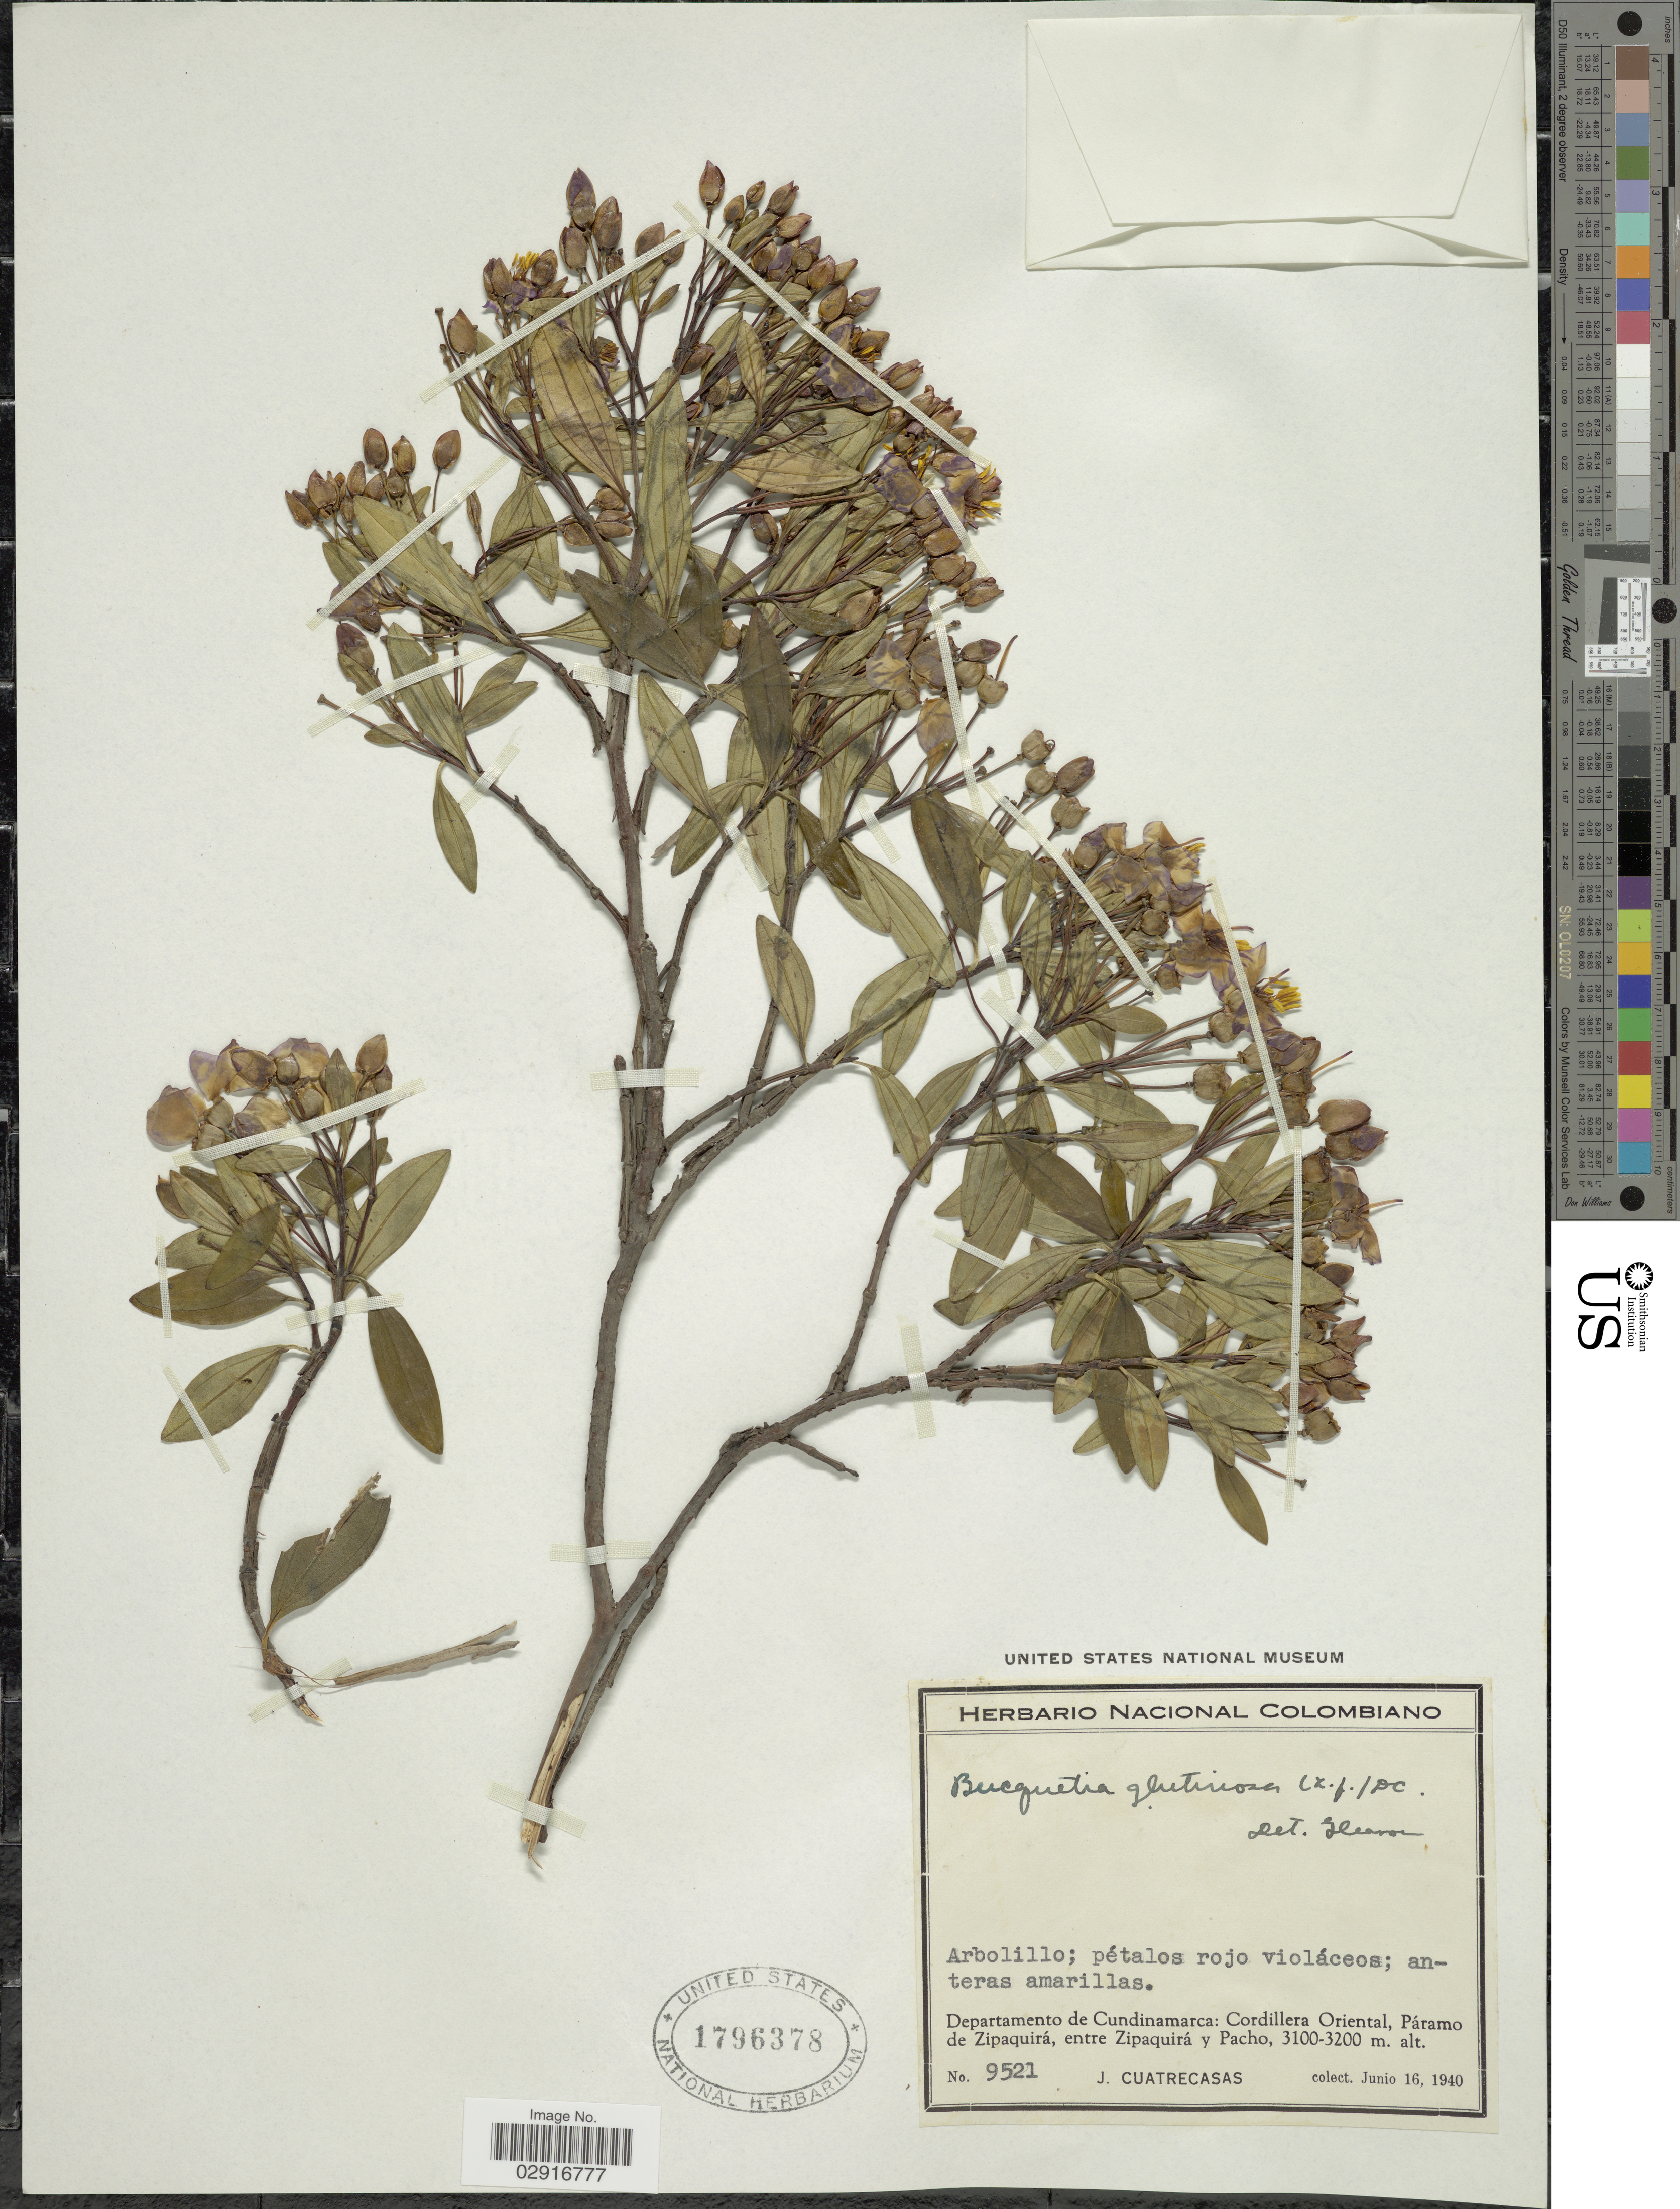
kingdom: Plantae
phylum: Tracheophyta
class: Magnoliopsida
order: Myrtales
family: Melastomataceae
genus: Bucquetia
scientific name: Bucquetia glutinosa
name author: DC.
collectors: J. Cuatrecasas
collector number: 9521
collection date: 1940-06-16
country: Colombia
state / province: Cundinamarca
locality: Departamento de Cundinamarca: Cordillera Oriental, Páramo de Zipaquirá, entre Zipaquirá y Pacho.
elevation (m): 3100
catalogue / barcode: US 1796378